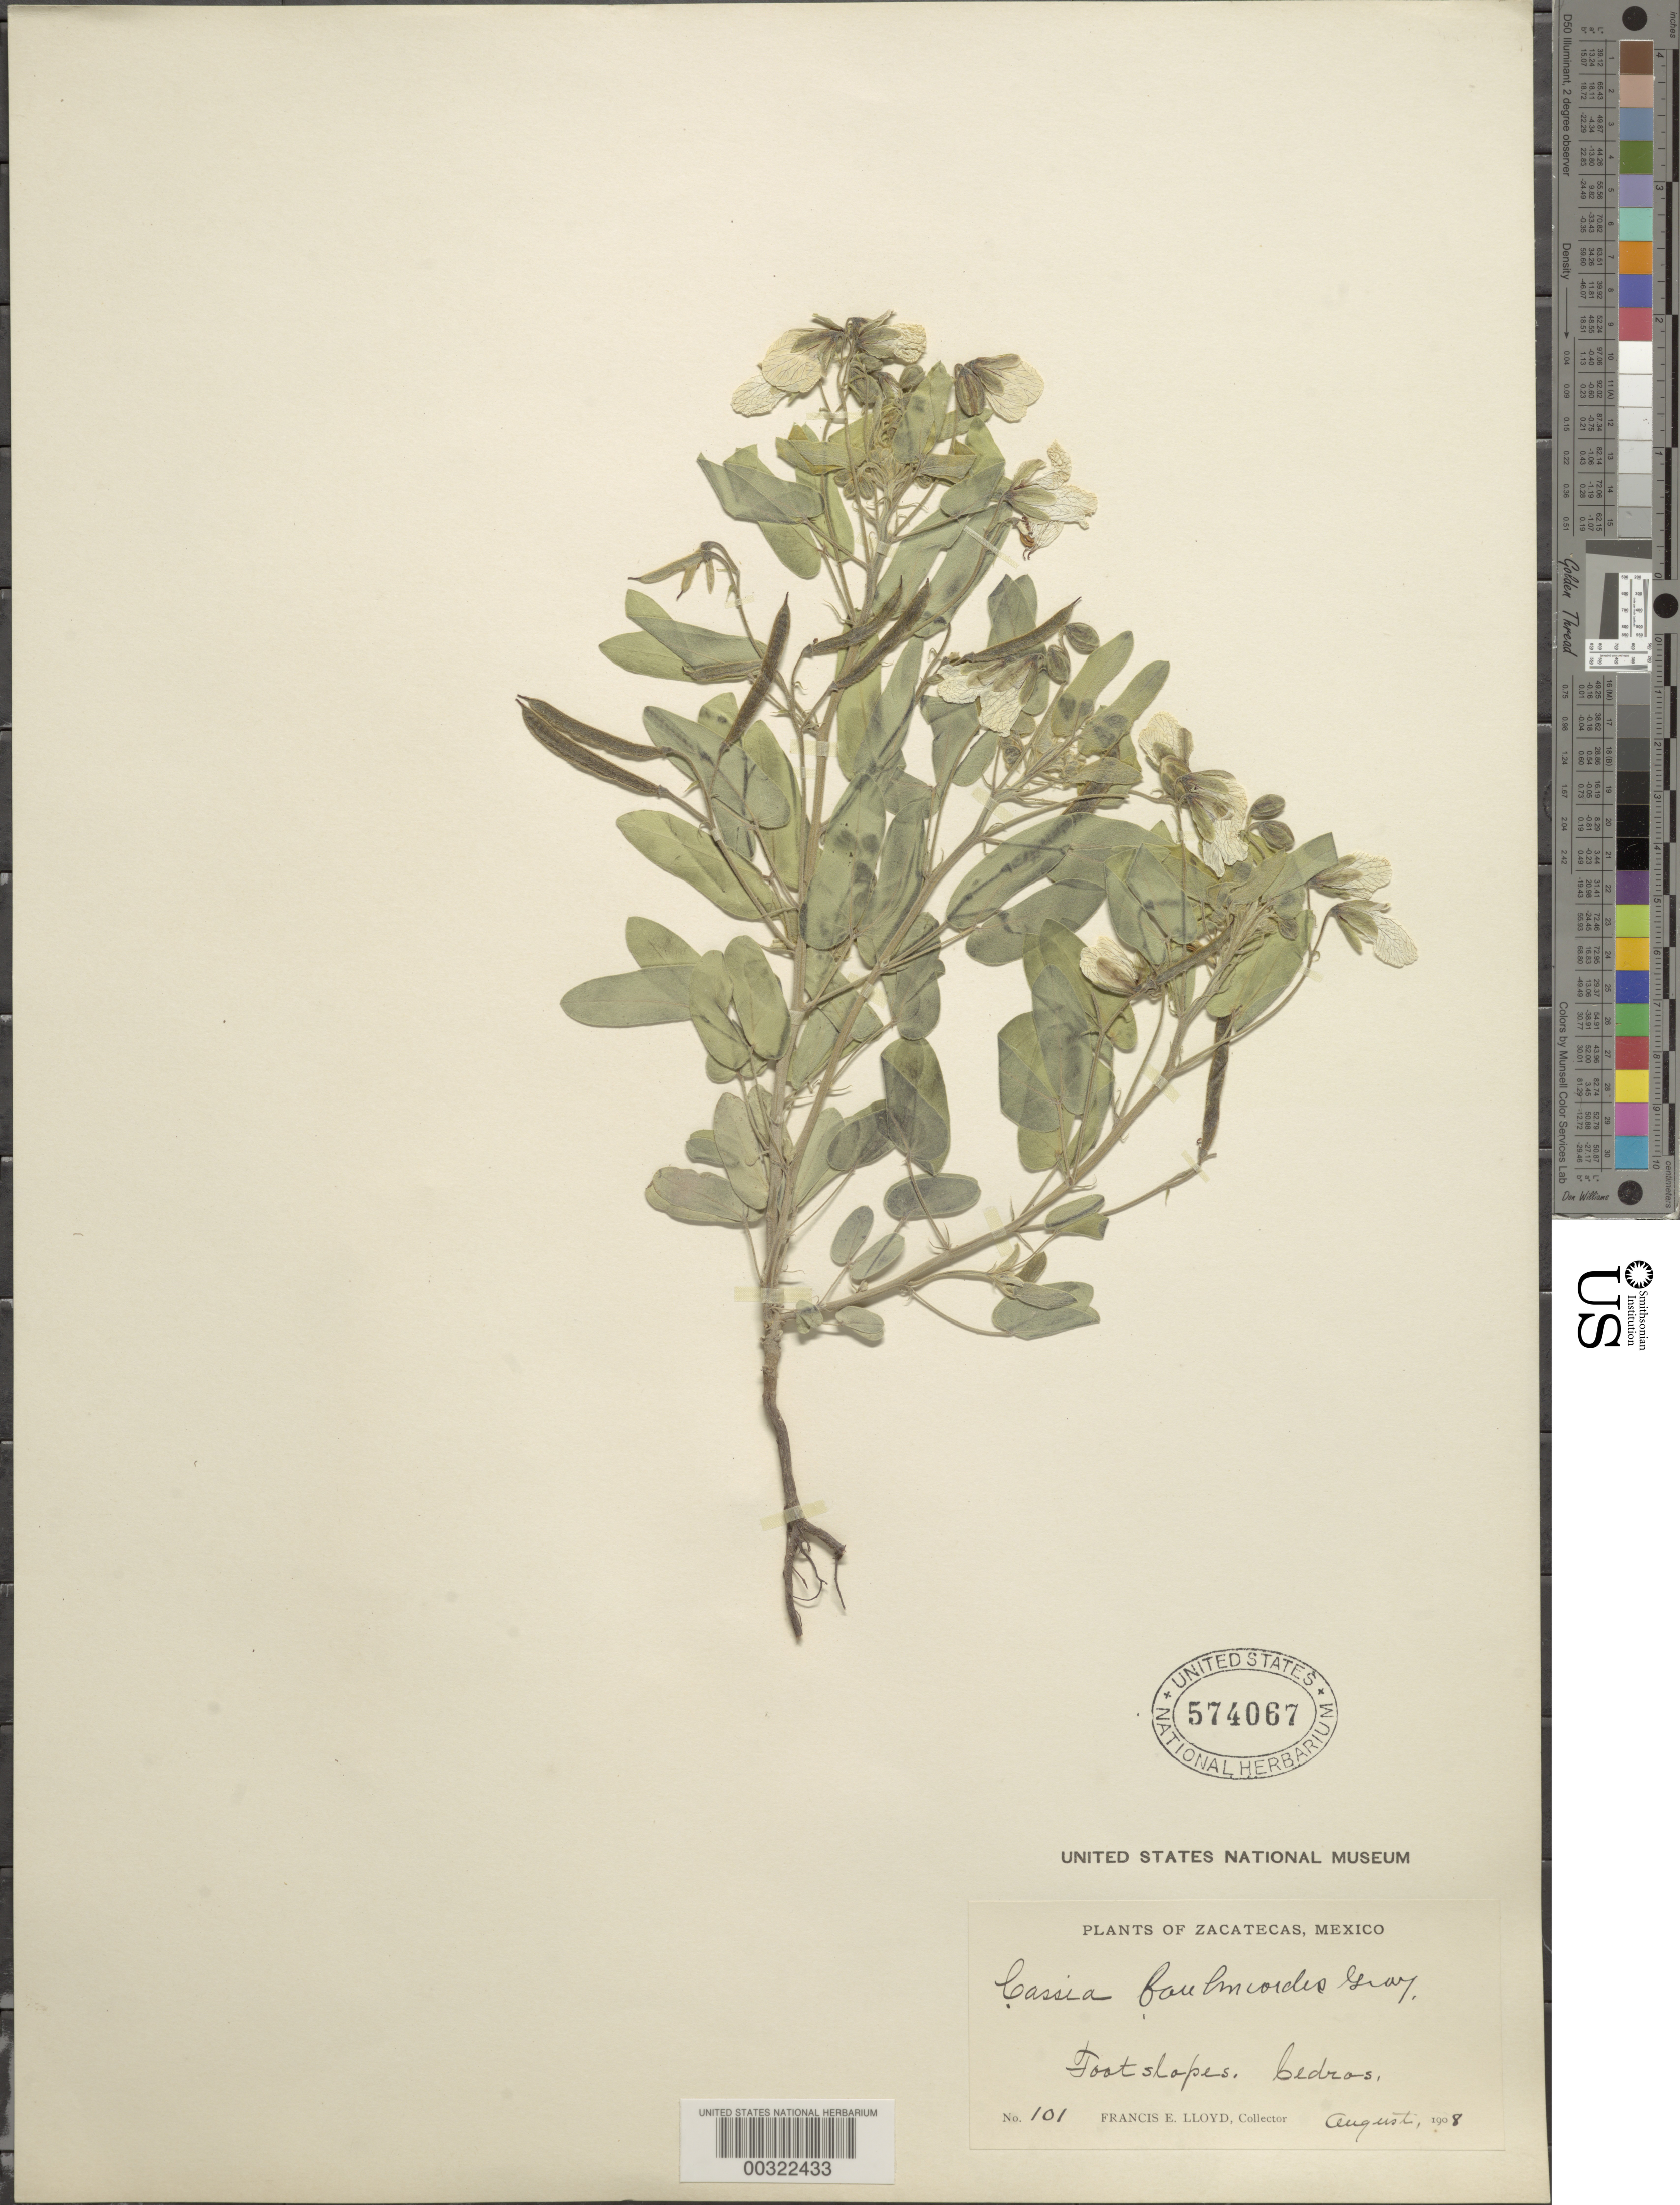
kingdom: Plantae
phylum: Tracheophyta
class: Magnoliopsida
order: Fabales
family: Fabaceae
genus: Senna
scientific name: Senna bauhinioides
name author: (A. Gray) H.S. Irwin & Barneby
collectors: F. E. Lloyd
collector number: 101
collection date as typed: Aug 1908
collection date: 1908-08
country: Mexico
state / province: Zacatecas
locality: Cedros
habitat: Foot slopes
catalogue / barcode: US 574067